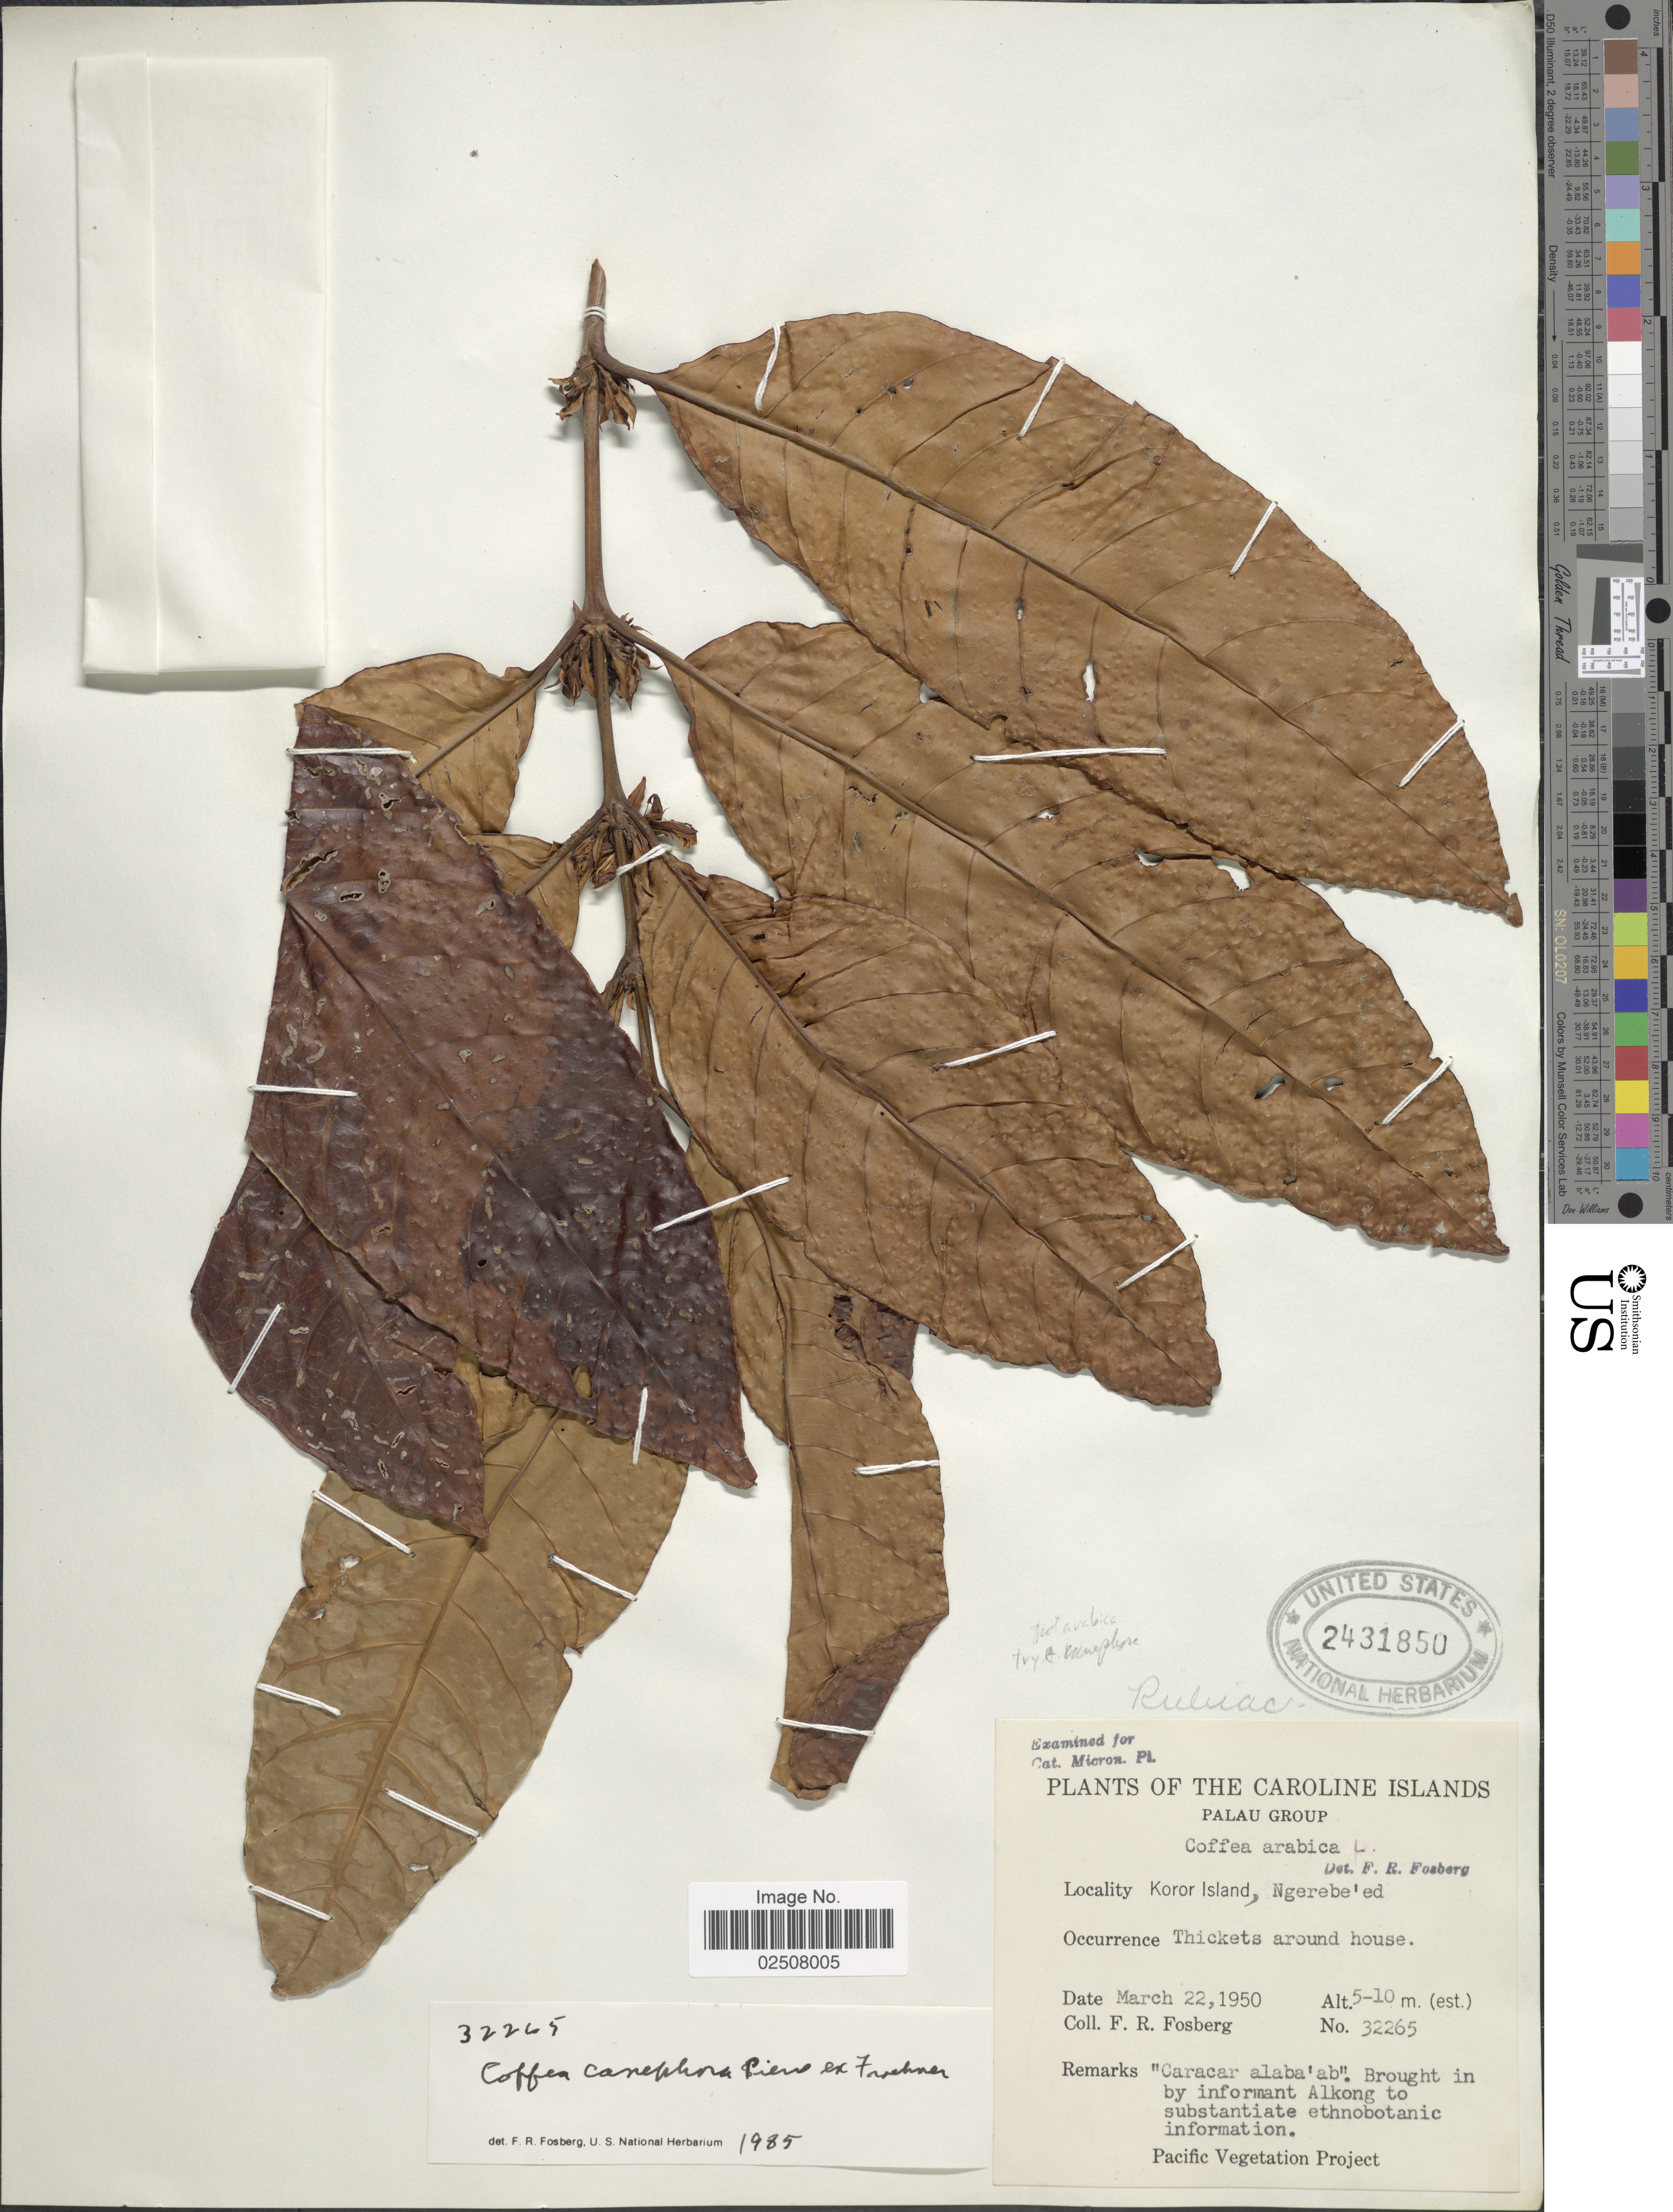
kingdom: Plantae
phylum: Tracheophyta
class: Magnoliopsida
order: Gentianales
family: Rubiaceae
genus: Coffea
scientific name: Coffea canephora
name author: Pierre ex A. Cunn.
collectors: F. R. Fosberg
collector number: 32265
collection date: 1950-03-22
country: Palau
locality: The Caroline Islands, Palau Group, Koror Island, Ngerebe'ed, Thickets around house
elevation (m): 5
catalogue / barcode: US 2431850